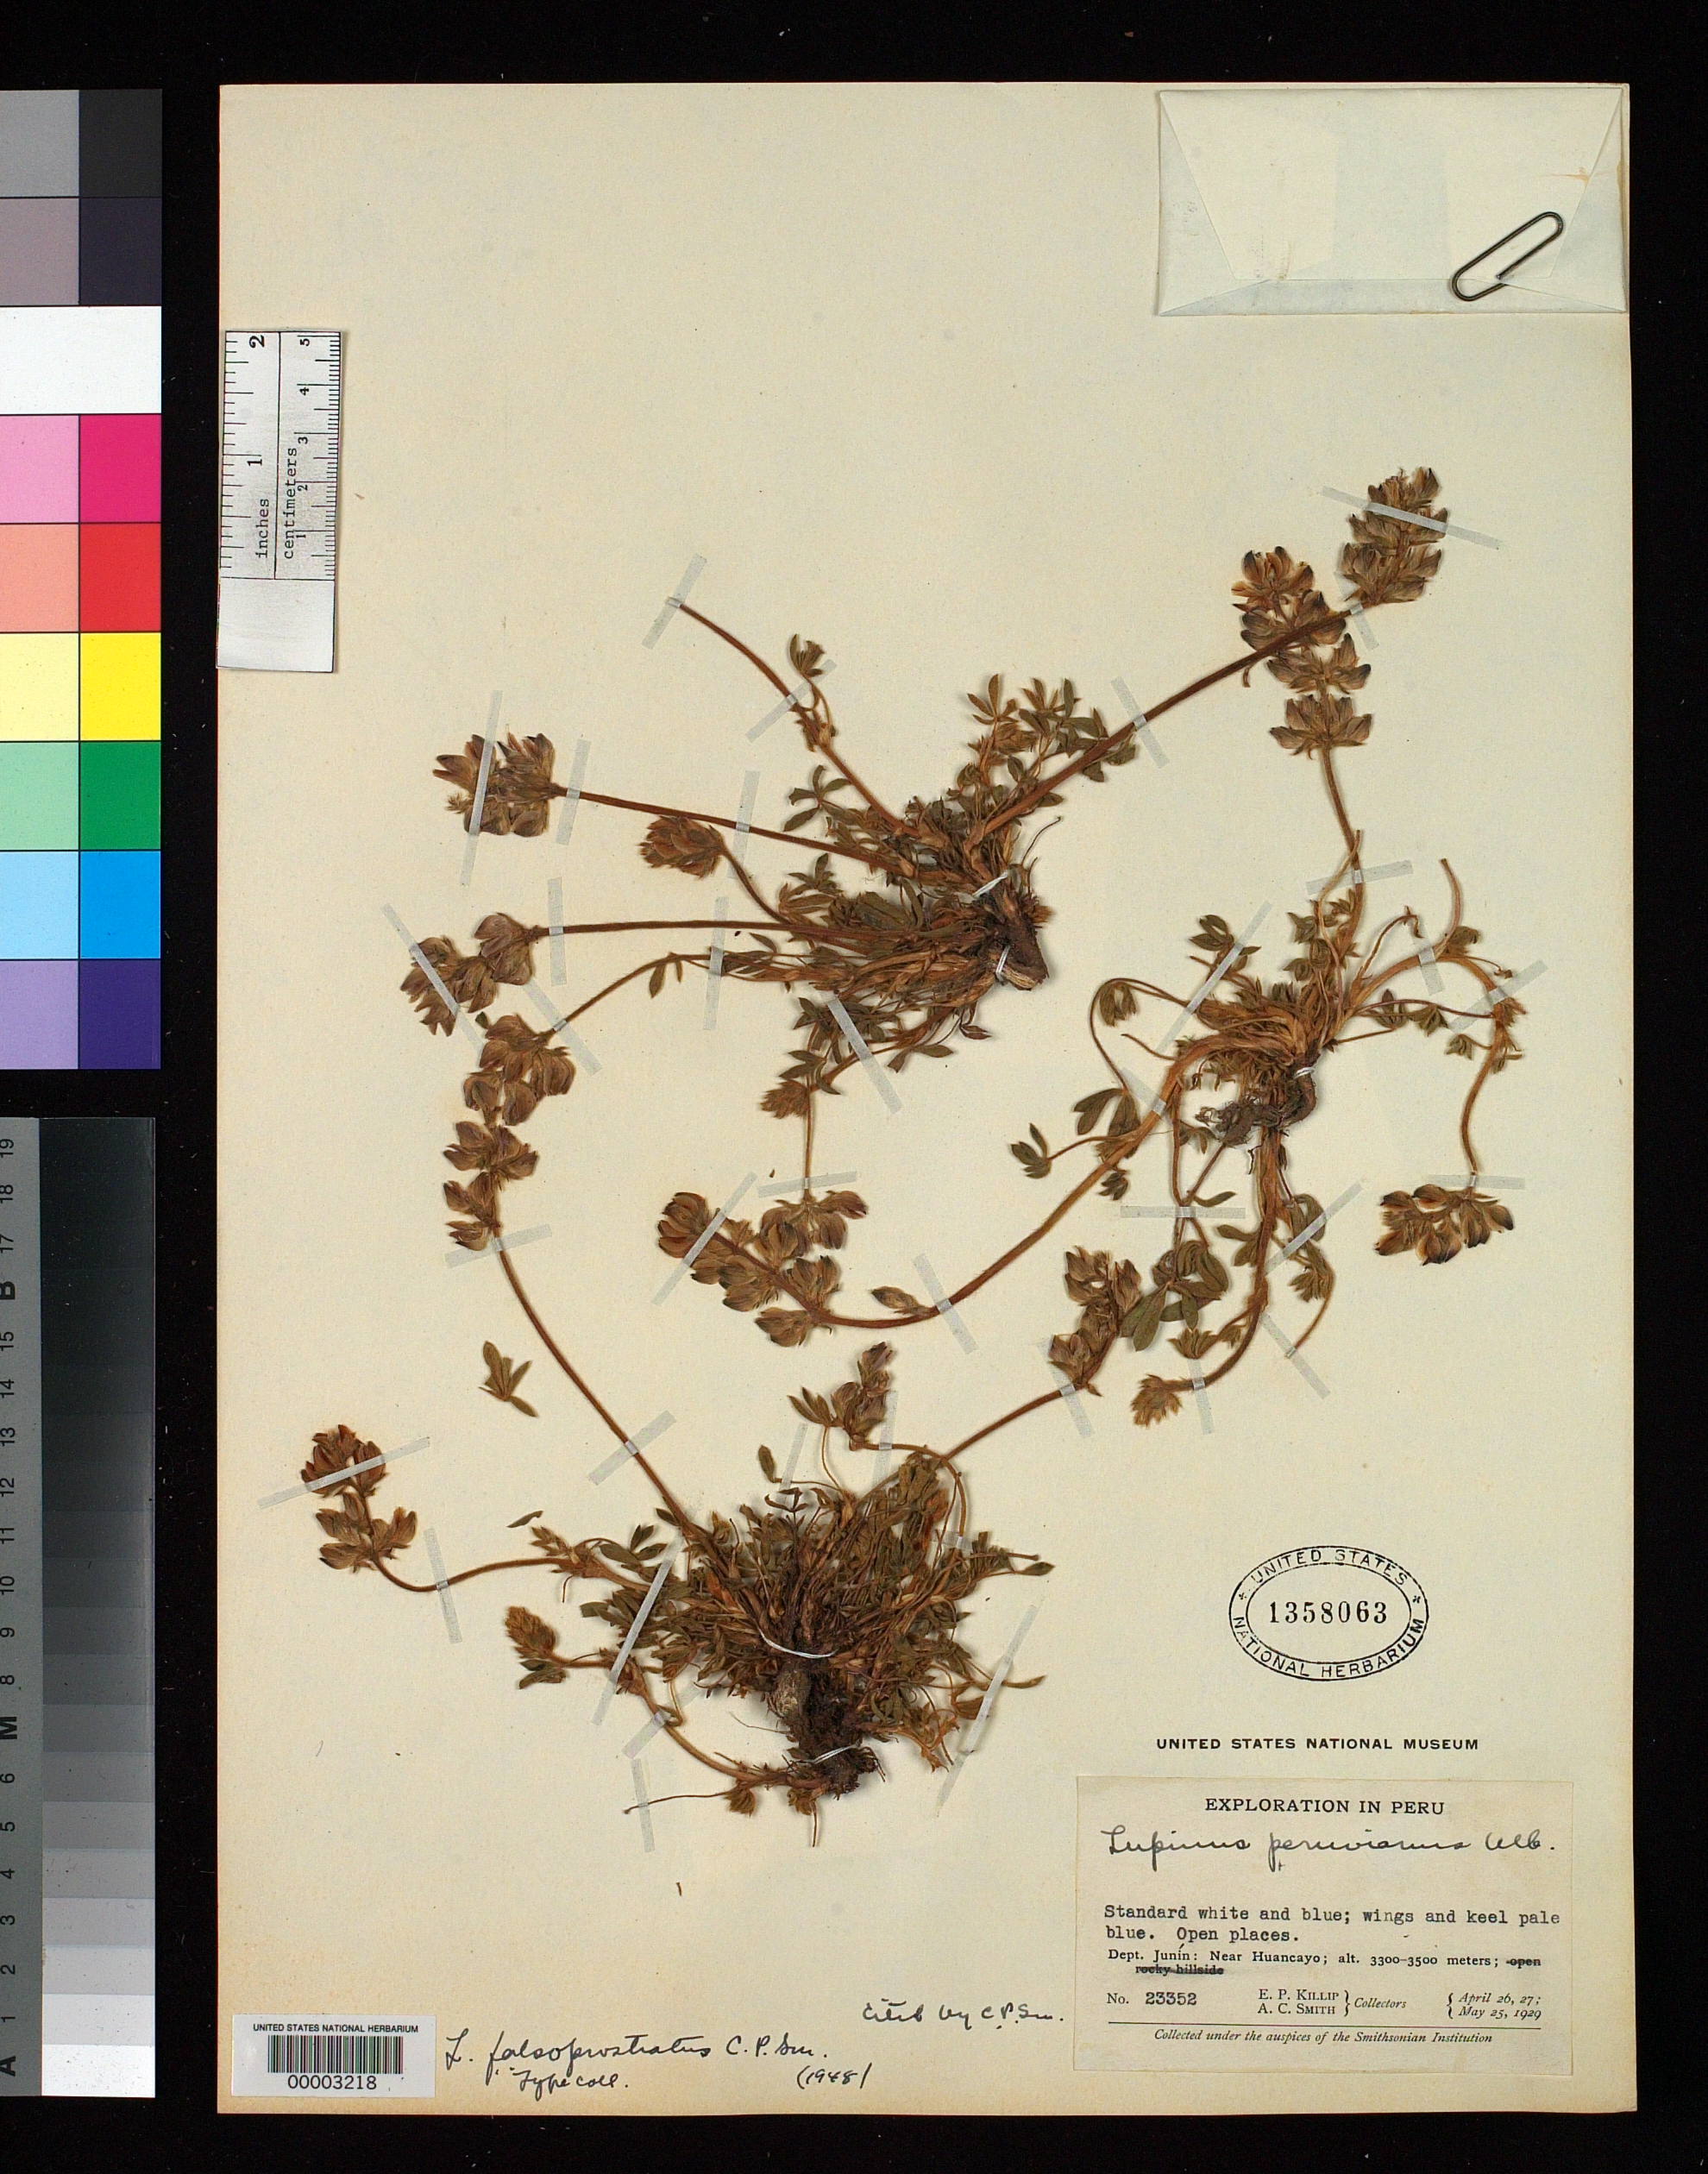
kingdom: Plantae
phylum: Tracheophyta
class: Magnoliopsida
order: Fabales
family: Fabaceae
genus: Lupinus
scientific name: Lupinus falsoprostratus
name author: C.P. Sm.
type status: Isotype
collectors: E. P. Killip & A. C. Smith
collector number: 23352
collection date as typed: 26 Apr 1929 to 25 May 1929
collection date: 1929-04-26/1929-05-25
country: Peru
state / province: Junín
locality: Near Huancayo.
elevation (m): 3300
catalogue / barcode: US 1358063